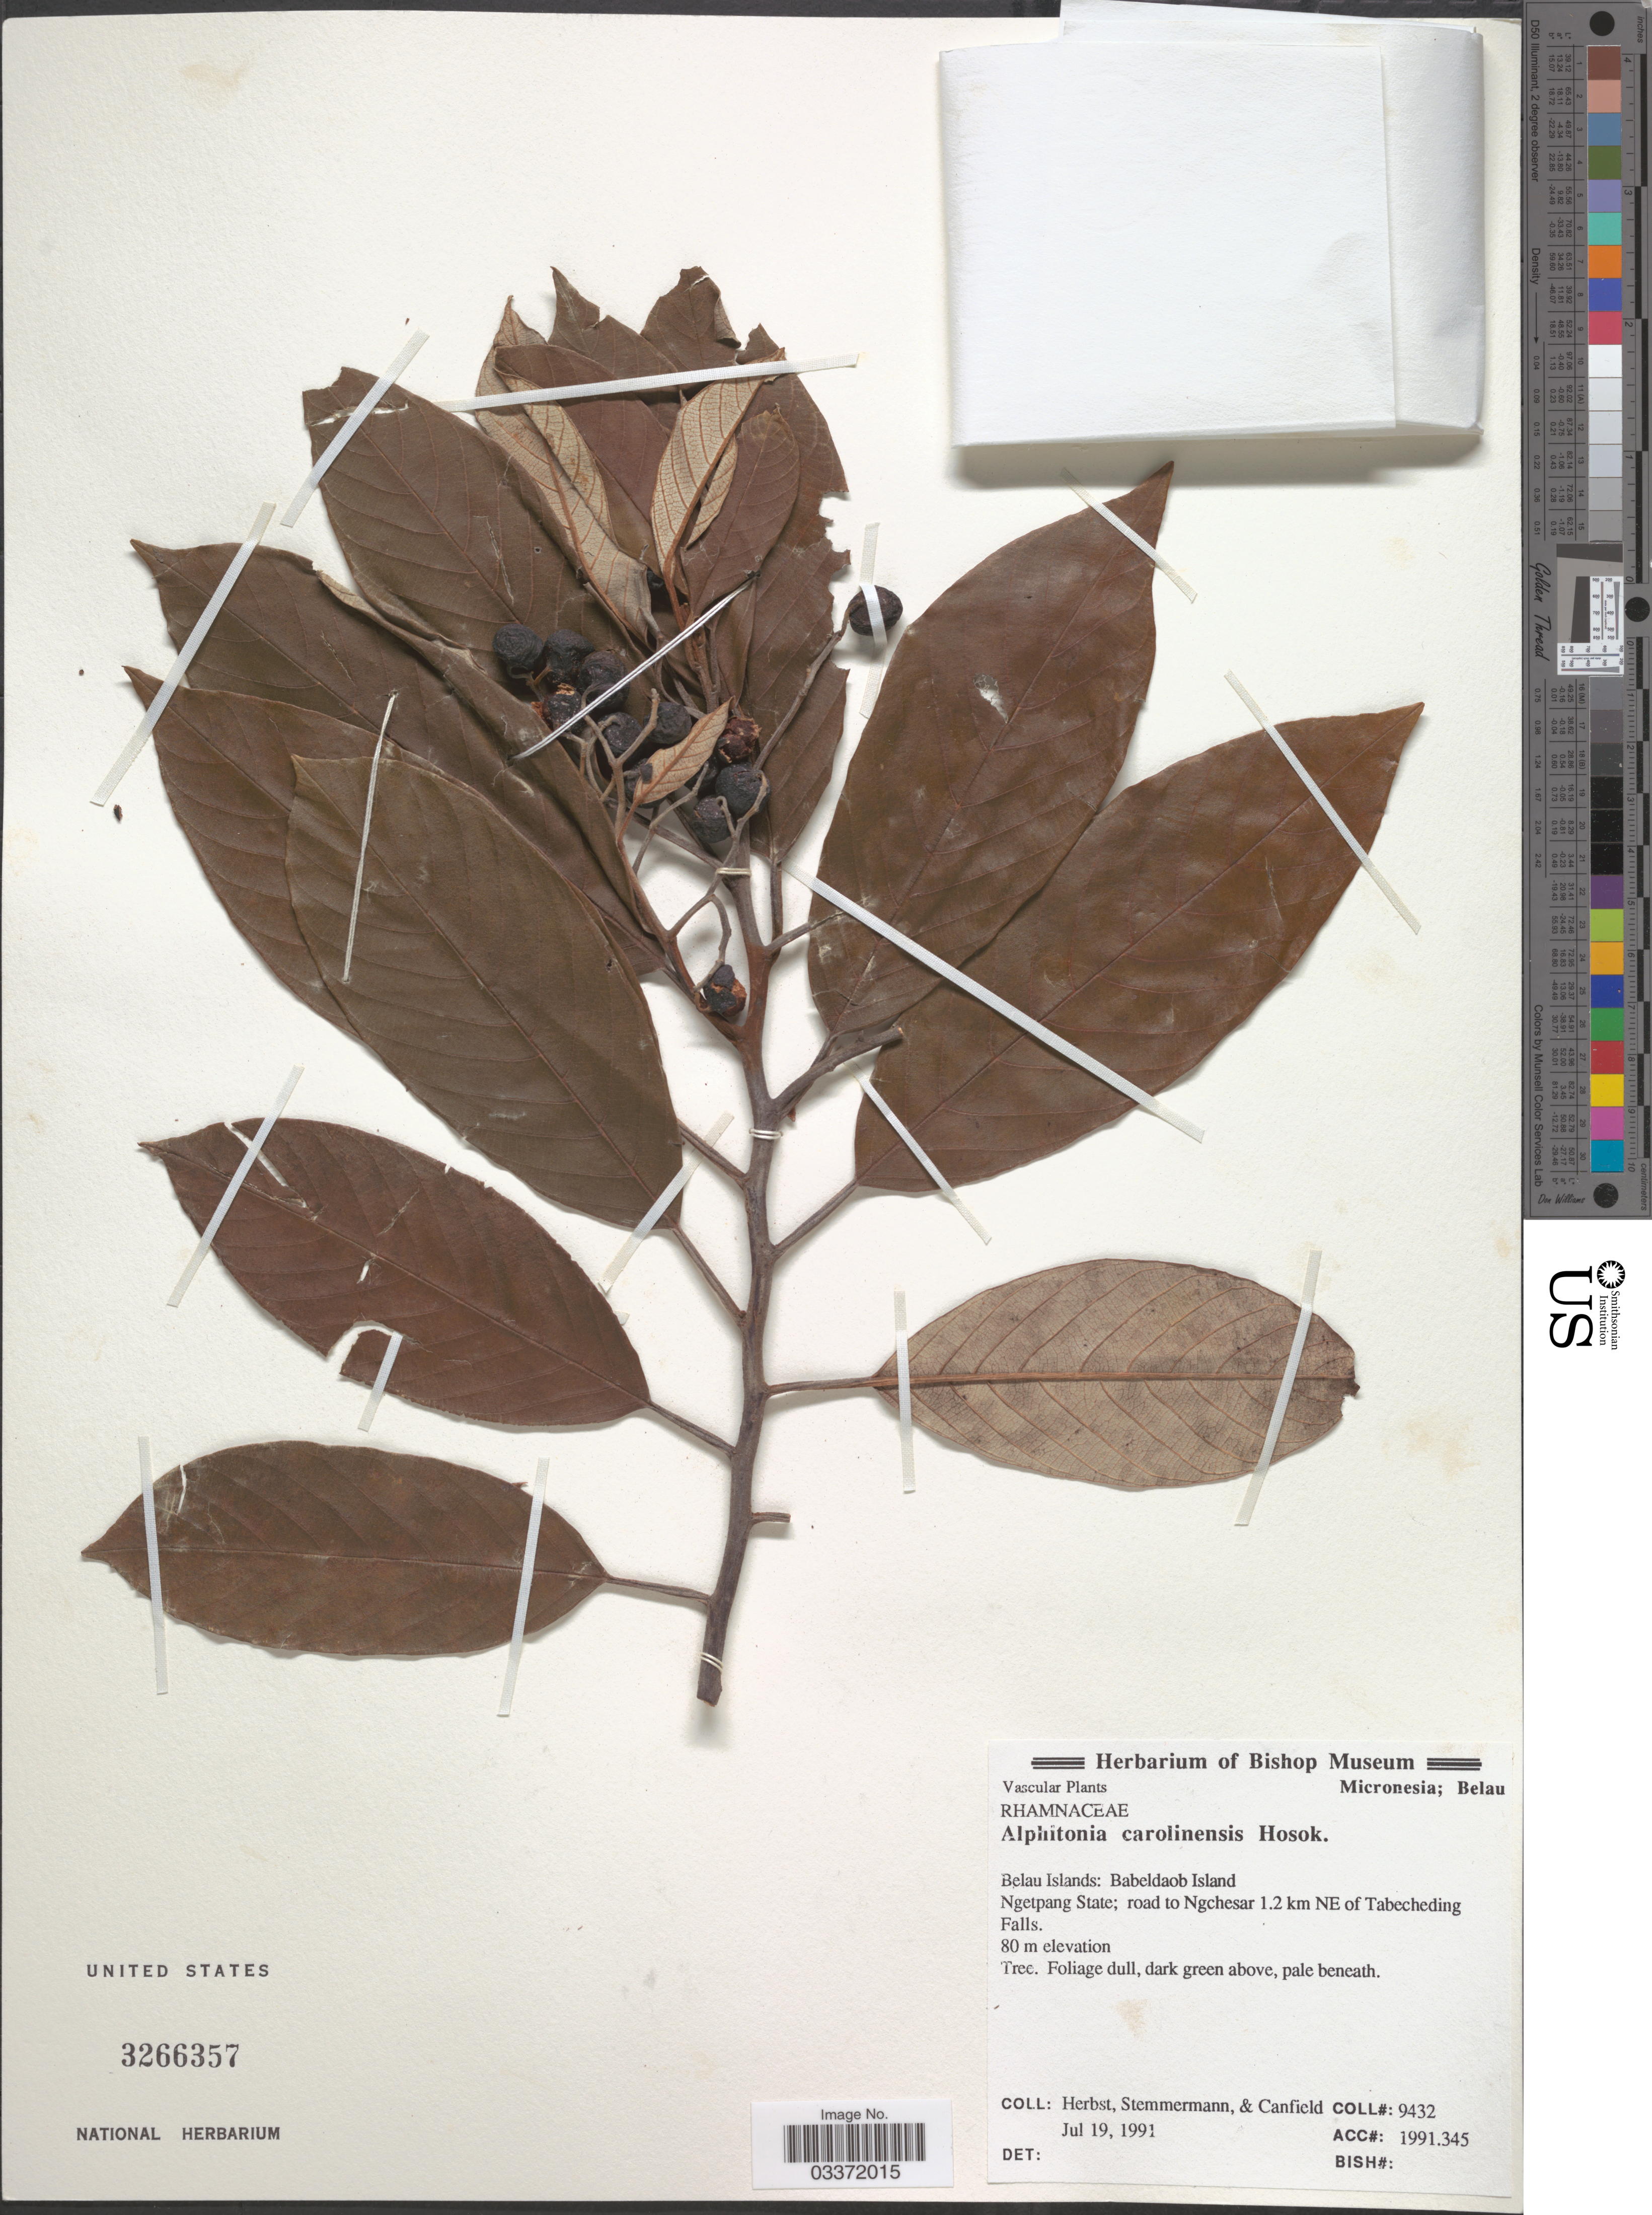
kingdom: Plantae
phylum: Tracheophyta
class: Magnoliopsida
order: Rosales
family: Rhamnaceae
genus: Alphitonia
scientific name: Alphitonia carolinensis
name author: Hosok.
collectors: -. Herbst, -. Stemmermann & -. Canfield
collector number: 9432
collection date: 1991-07-19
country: Palau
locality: Belau Islands: Babeldaob Island. Ngetpang State; road to Ngchesar 1.2 km NE of Tabecheding Falls.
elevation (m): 80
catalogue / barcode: US 3266357